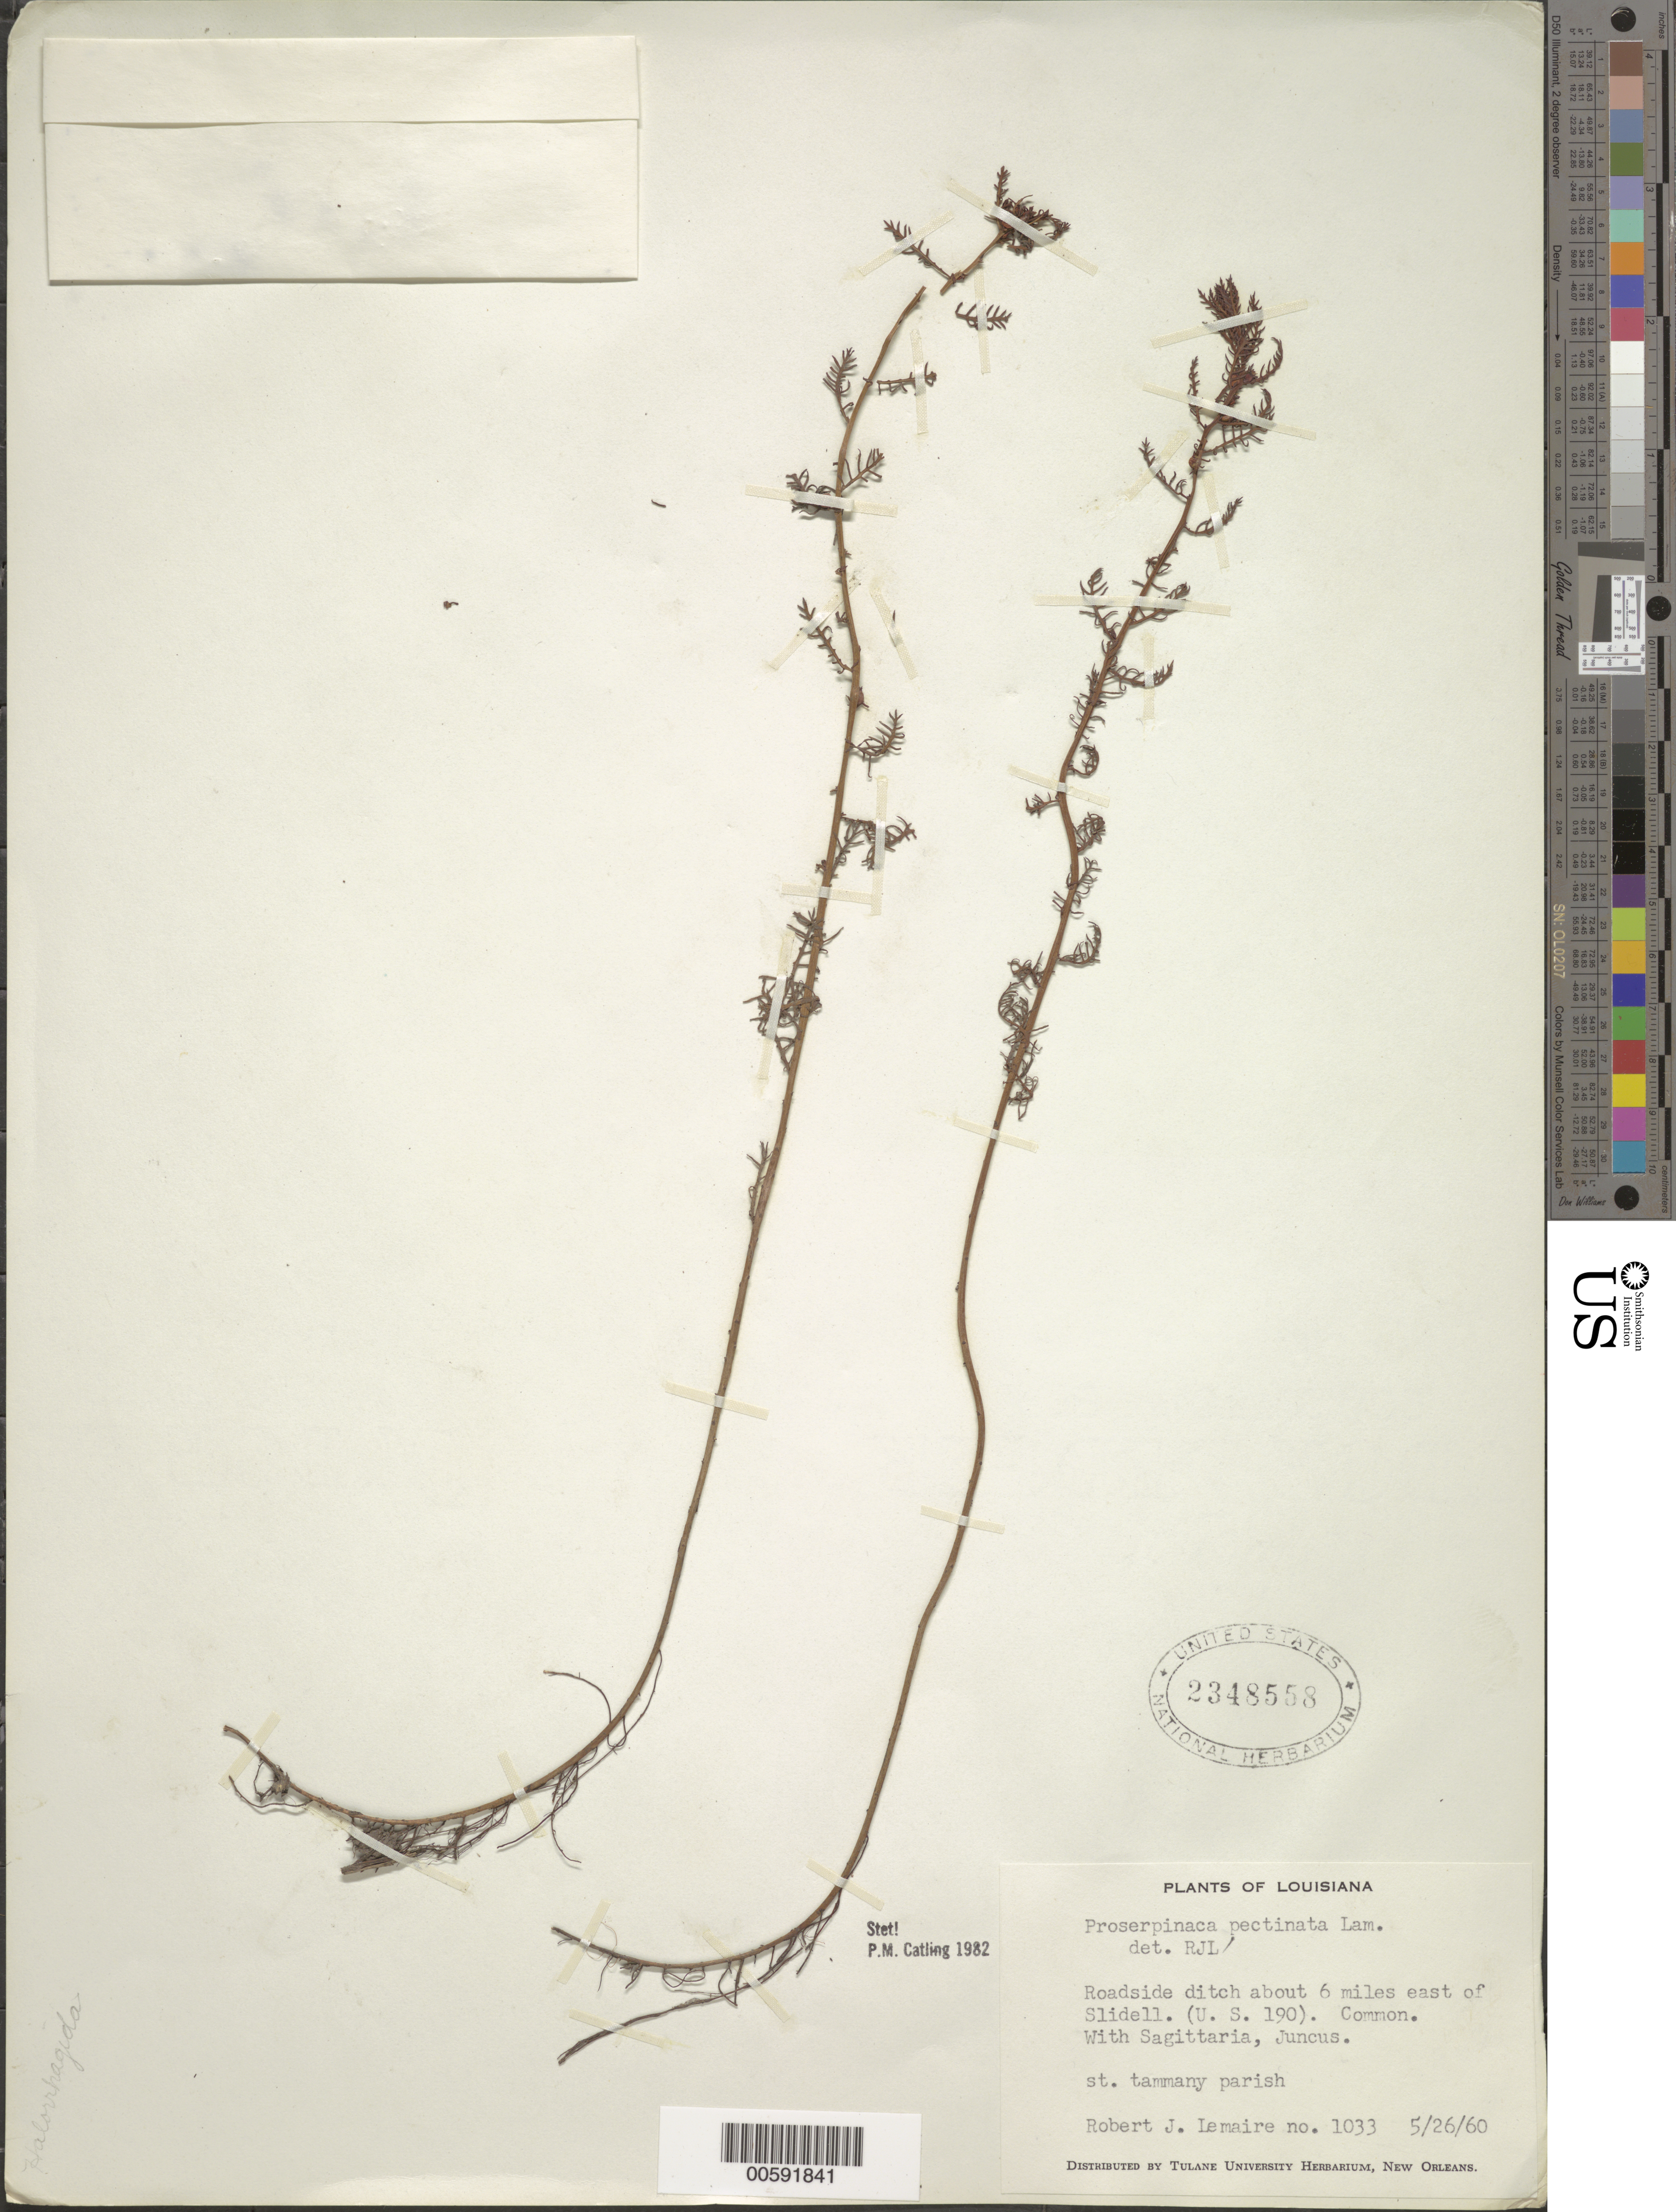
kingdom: Plantae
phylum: Tracheophyta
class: Magnoliopsida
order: Saxifragales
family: Haloragaceae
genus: Proserpinaca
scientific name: Proserpinaca pectinata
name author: Lam.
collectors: R. J. Lemaire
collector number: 1033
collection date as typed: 26 May 1960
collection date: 1960-05-26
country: United States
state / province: Louisiana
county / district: Saint Tammany Parish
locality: E of Slidel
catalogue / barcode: US 2348558